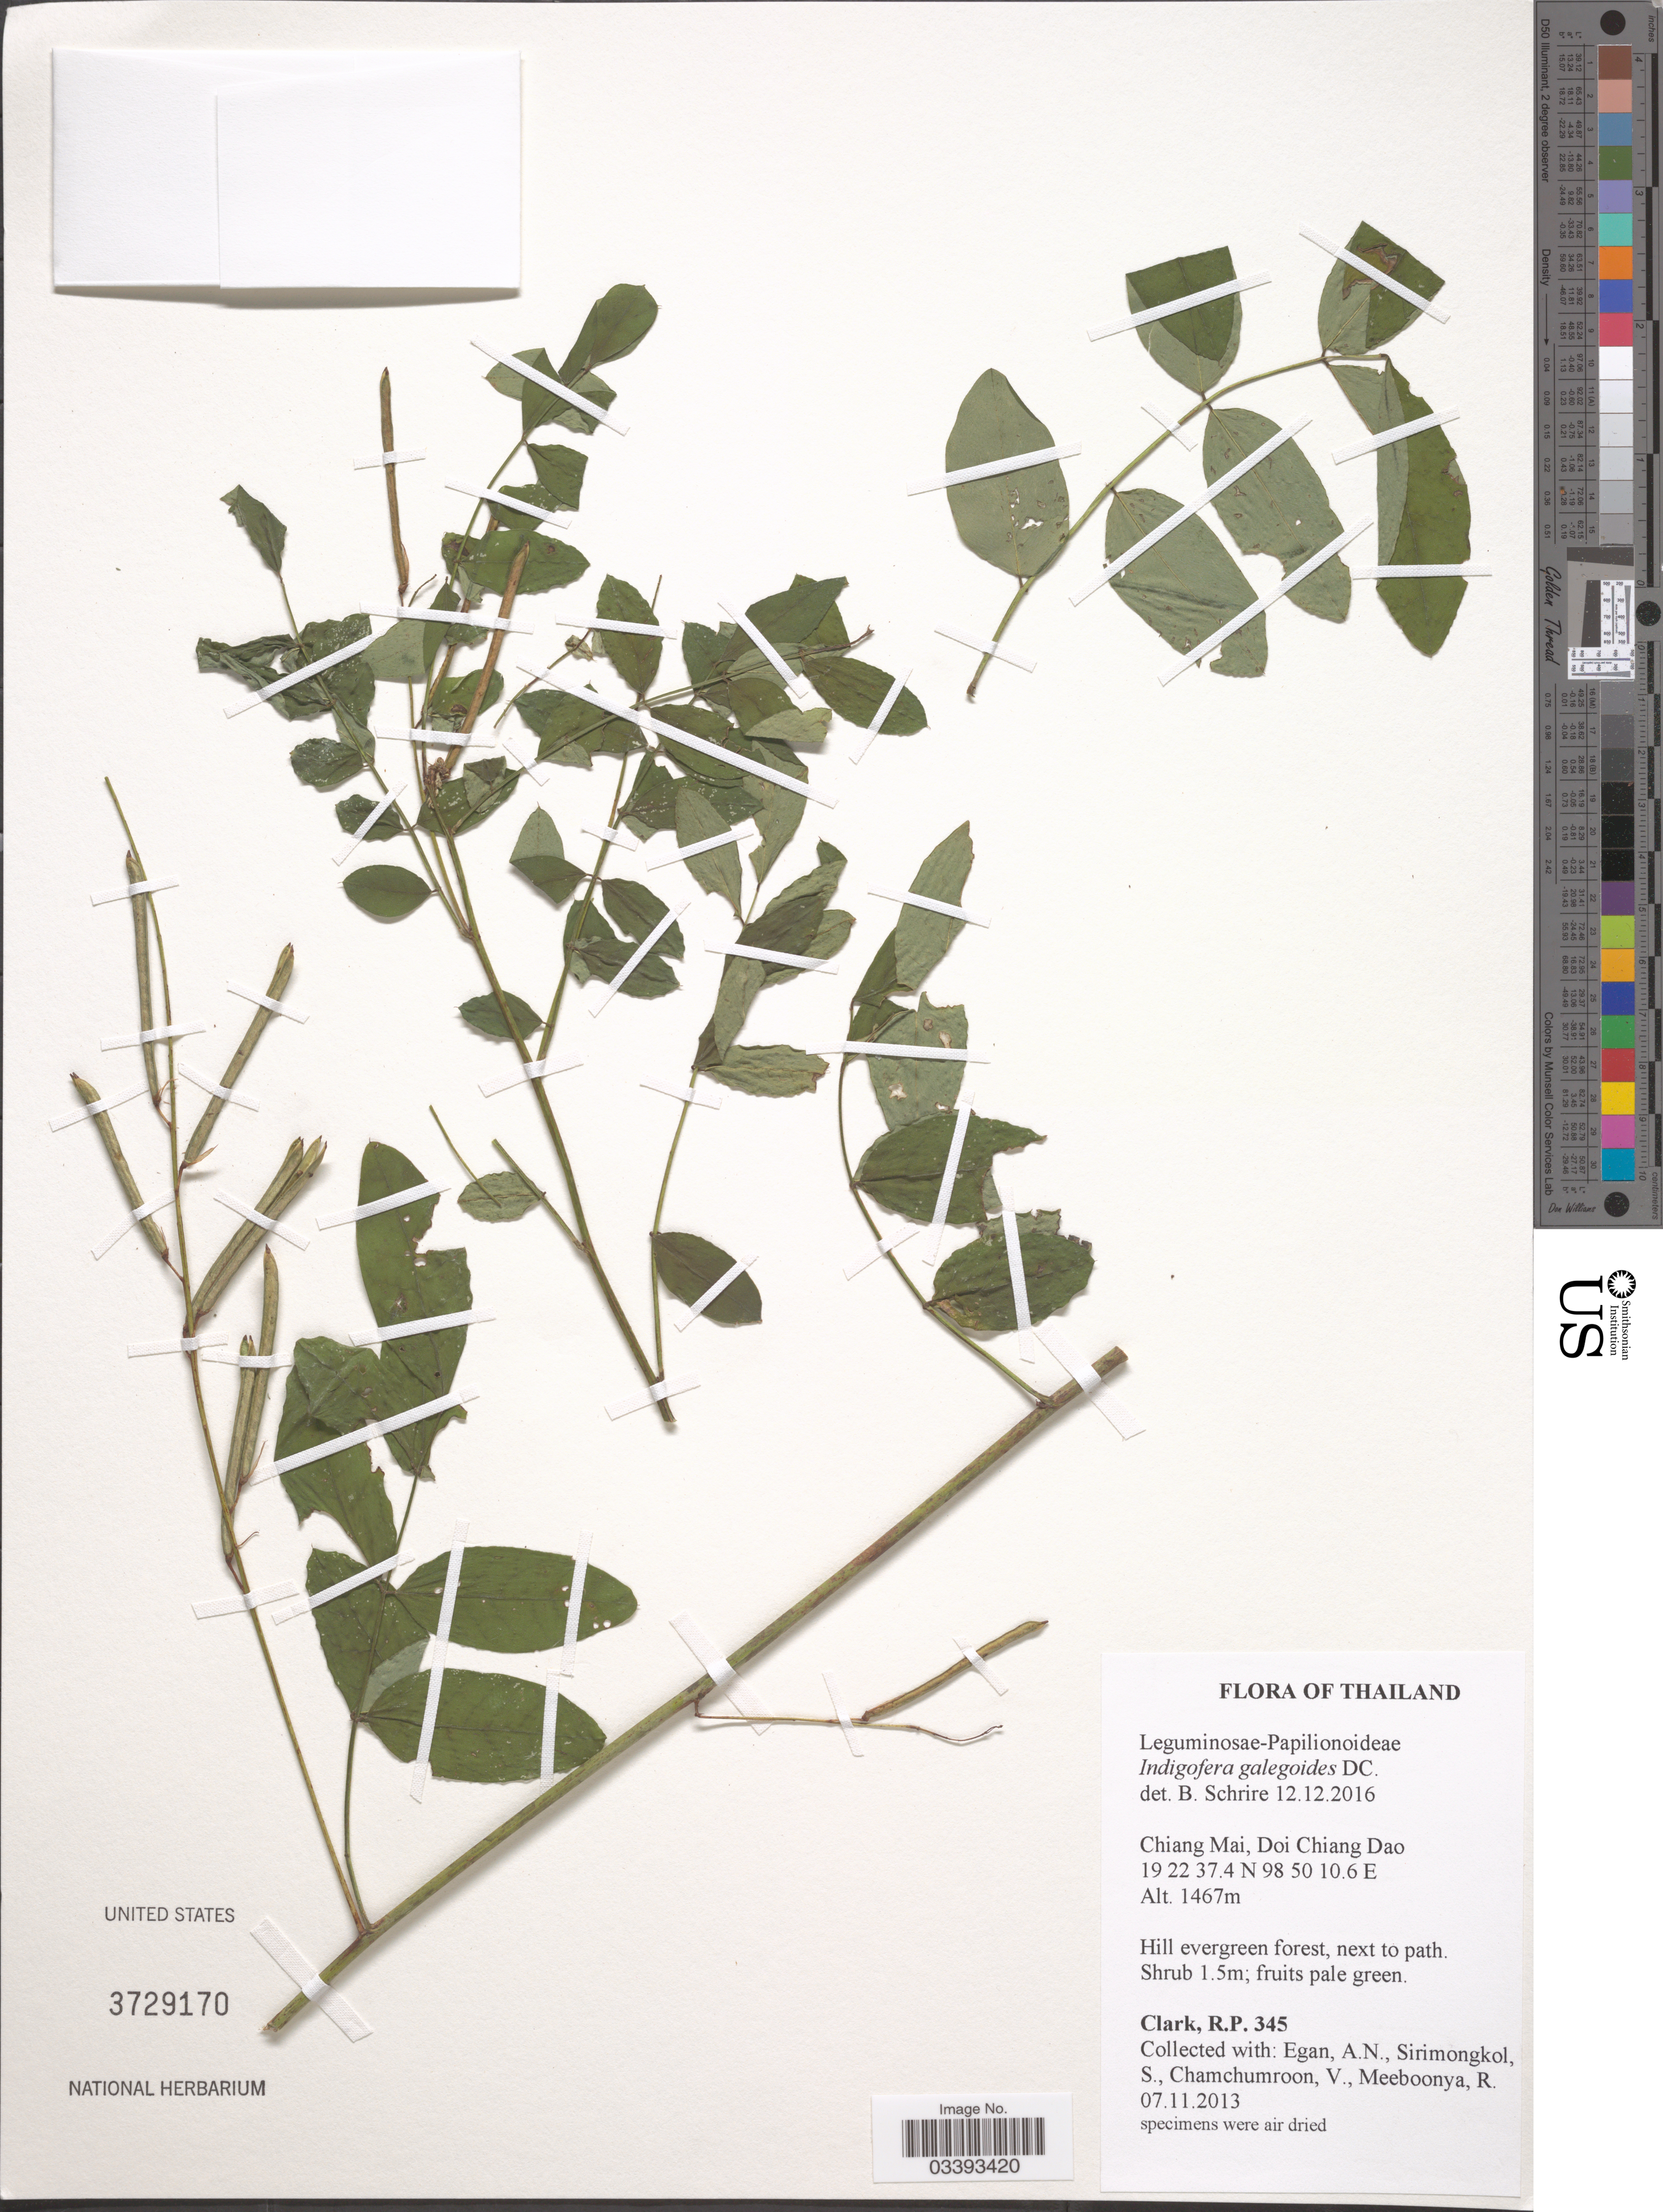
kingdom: Plantae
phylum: Tracheophyta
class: Magnoliopsida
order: Fabales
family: Fabaceae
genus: Indigofera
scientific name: Indigofera galegoides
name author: DC.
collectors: R. P. Clark, A. N. Egan, S. Sirimongkol, V. Chamchumroon & R. Meeboonya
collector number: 345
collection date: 2013-11-07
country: Thailand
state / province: Chiang Mai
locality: Doi Chiang Dao.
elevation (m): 1467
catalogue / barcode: US 3729170